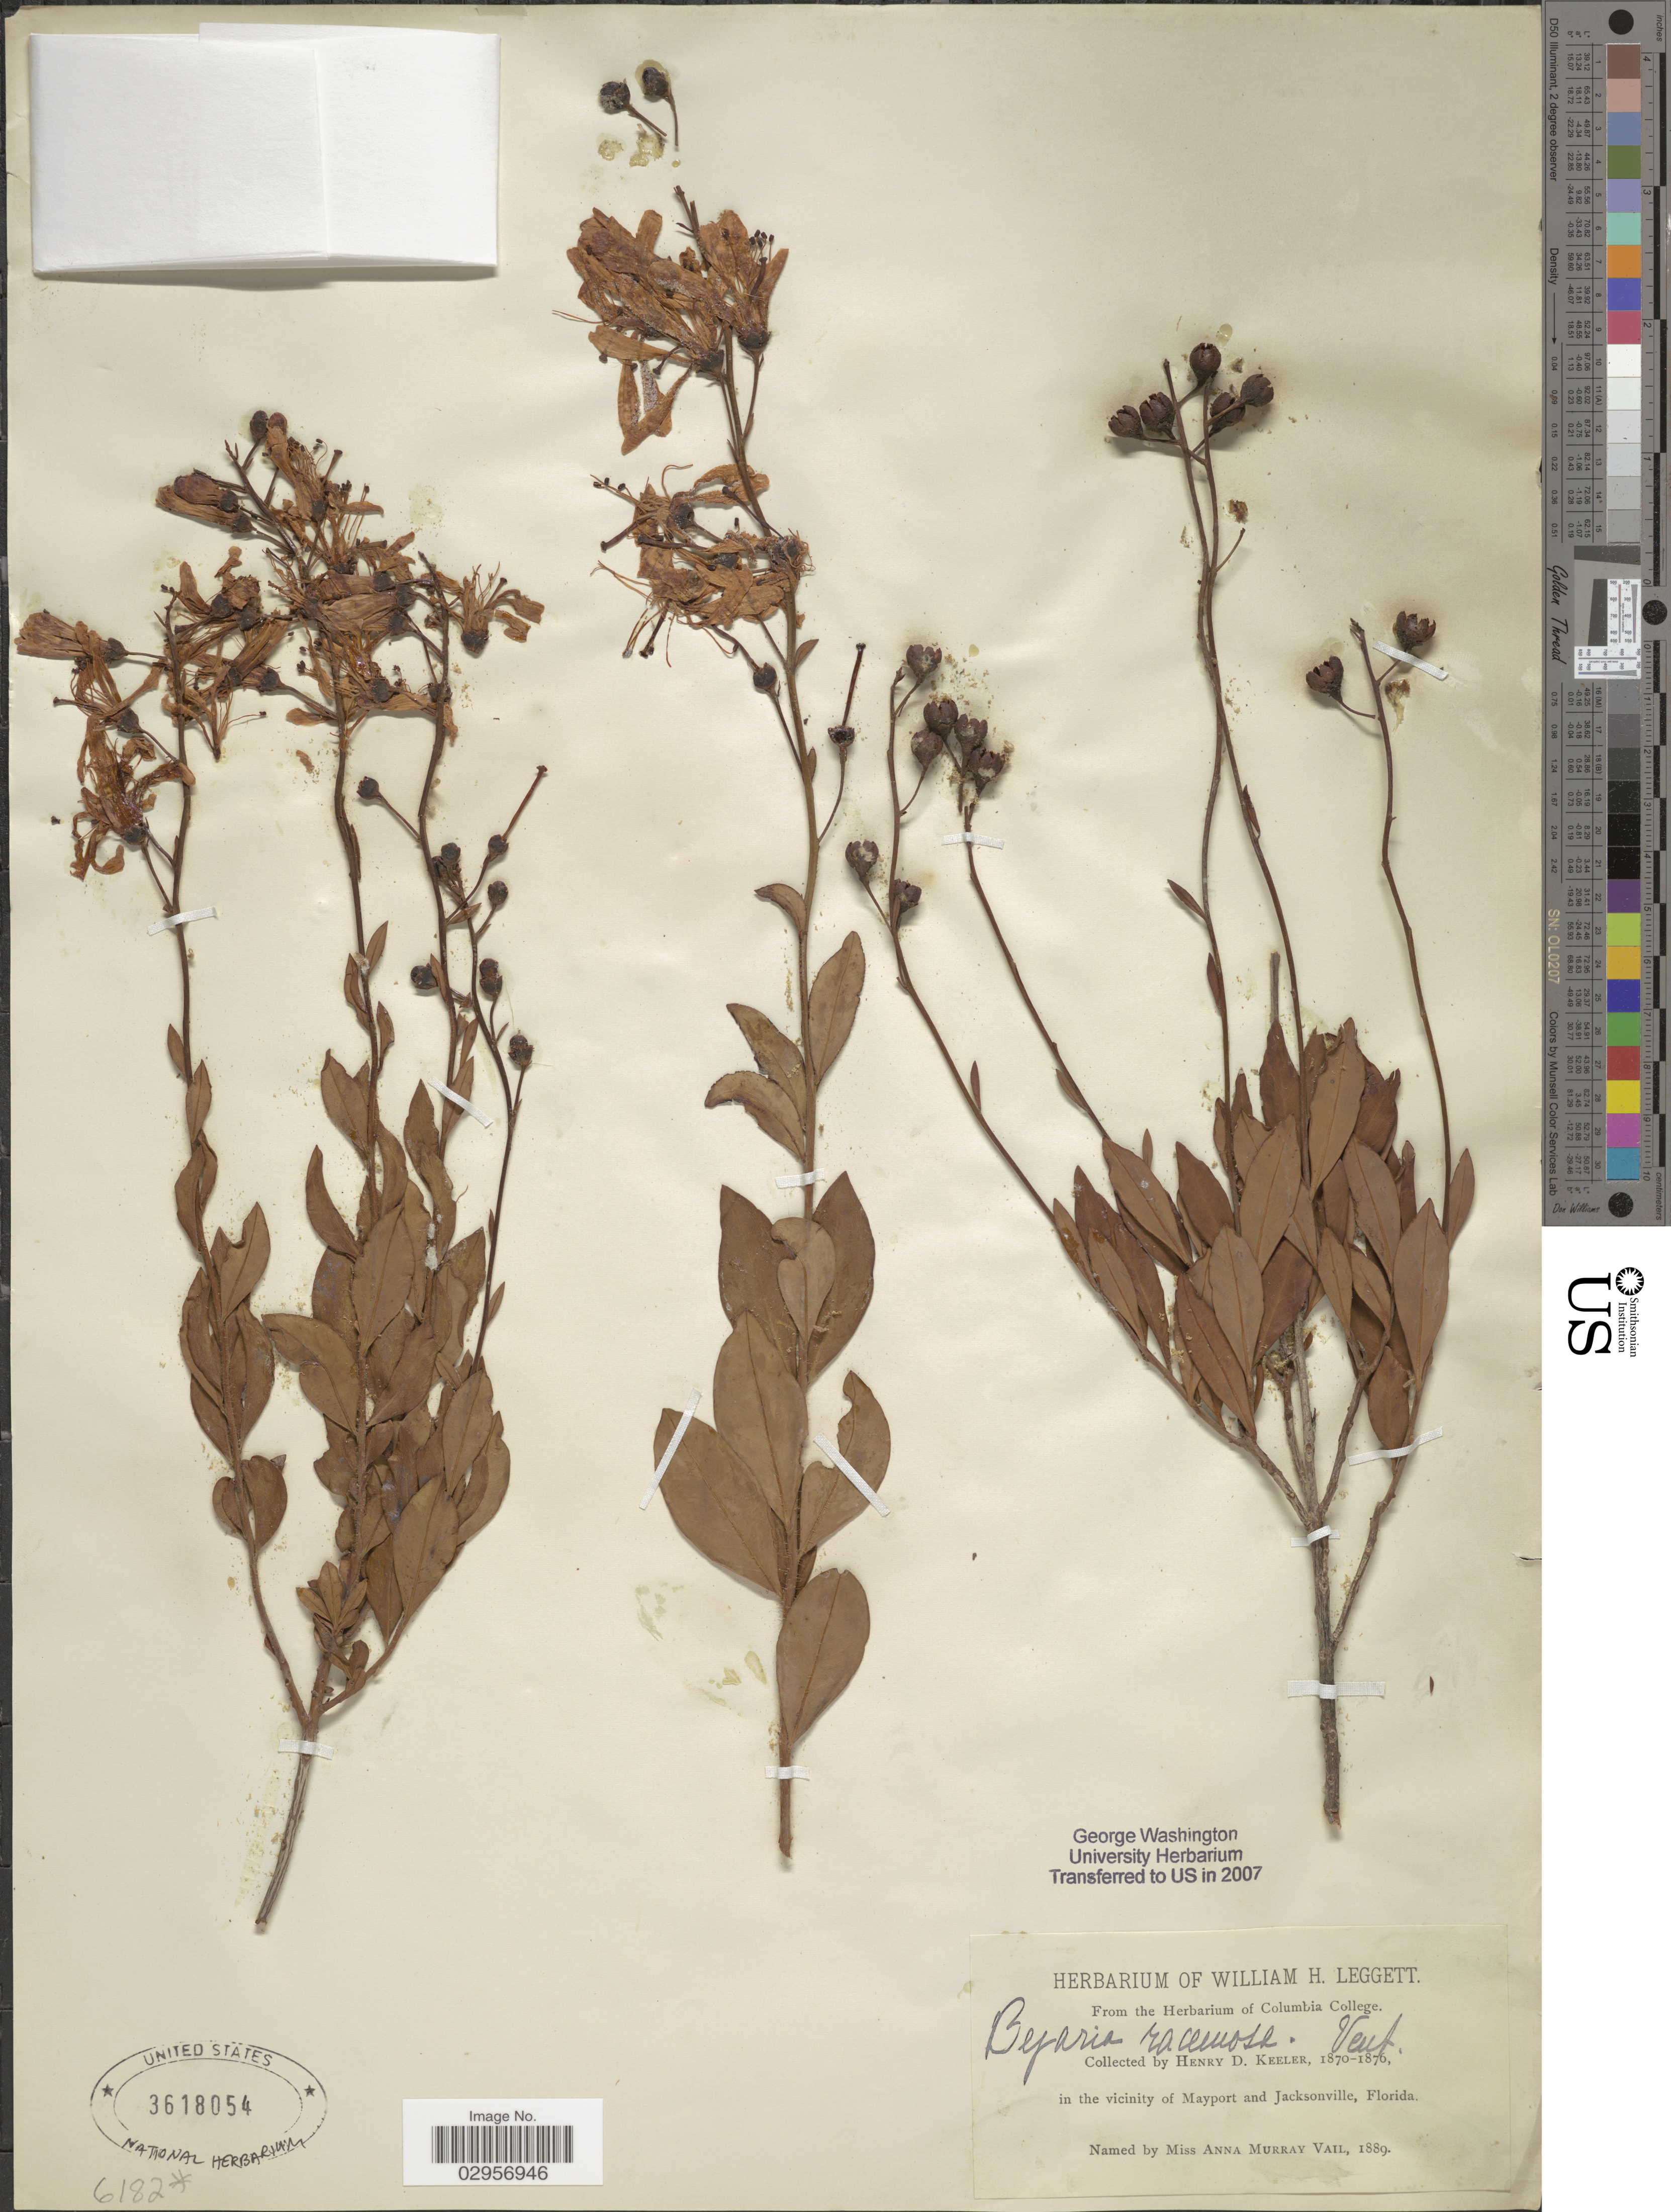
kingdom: Plantae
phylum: Tracheophyta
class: Magnoliopsida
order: Ericales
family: Ericaceae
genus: Bejaria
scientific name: Bejaria racemosa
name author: Vent.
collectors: H. Keeler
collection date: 1870/1876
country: United States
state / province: Florida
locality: In the vicinity of Mayport and Jacksonville, Florida.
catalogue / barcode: US 3618054